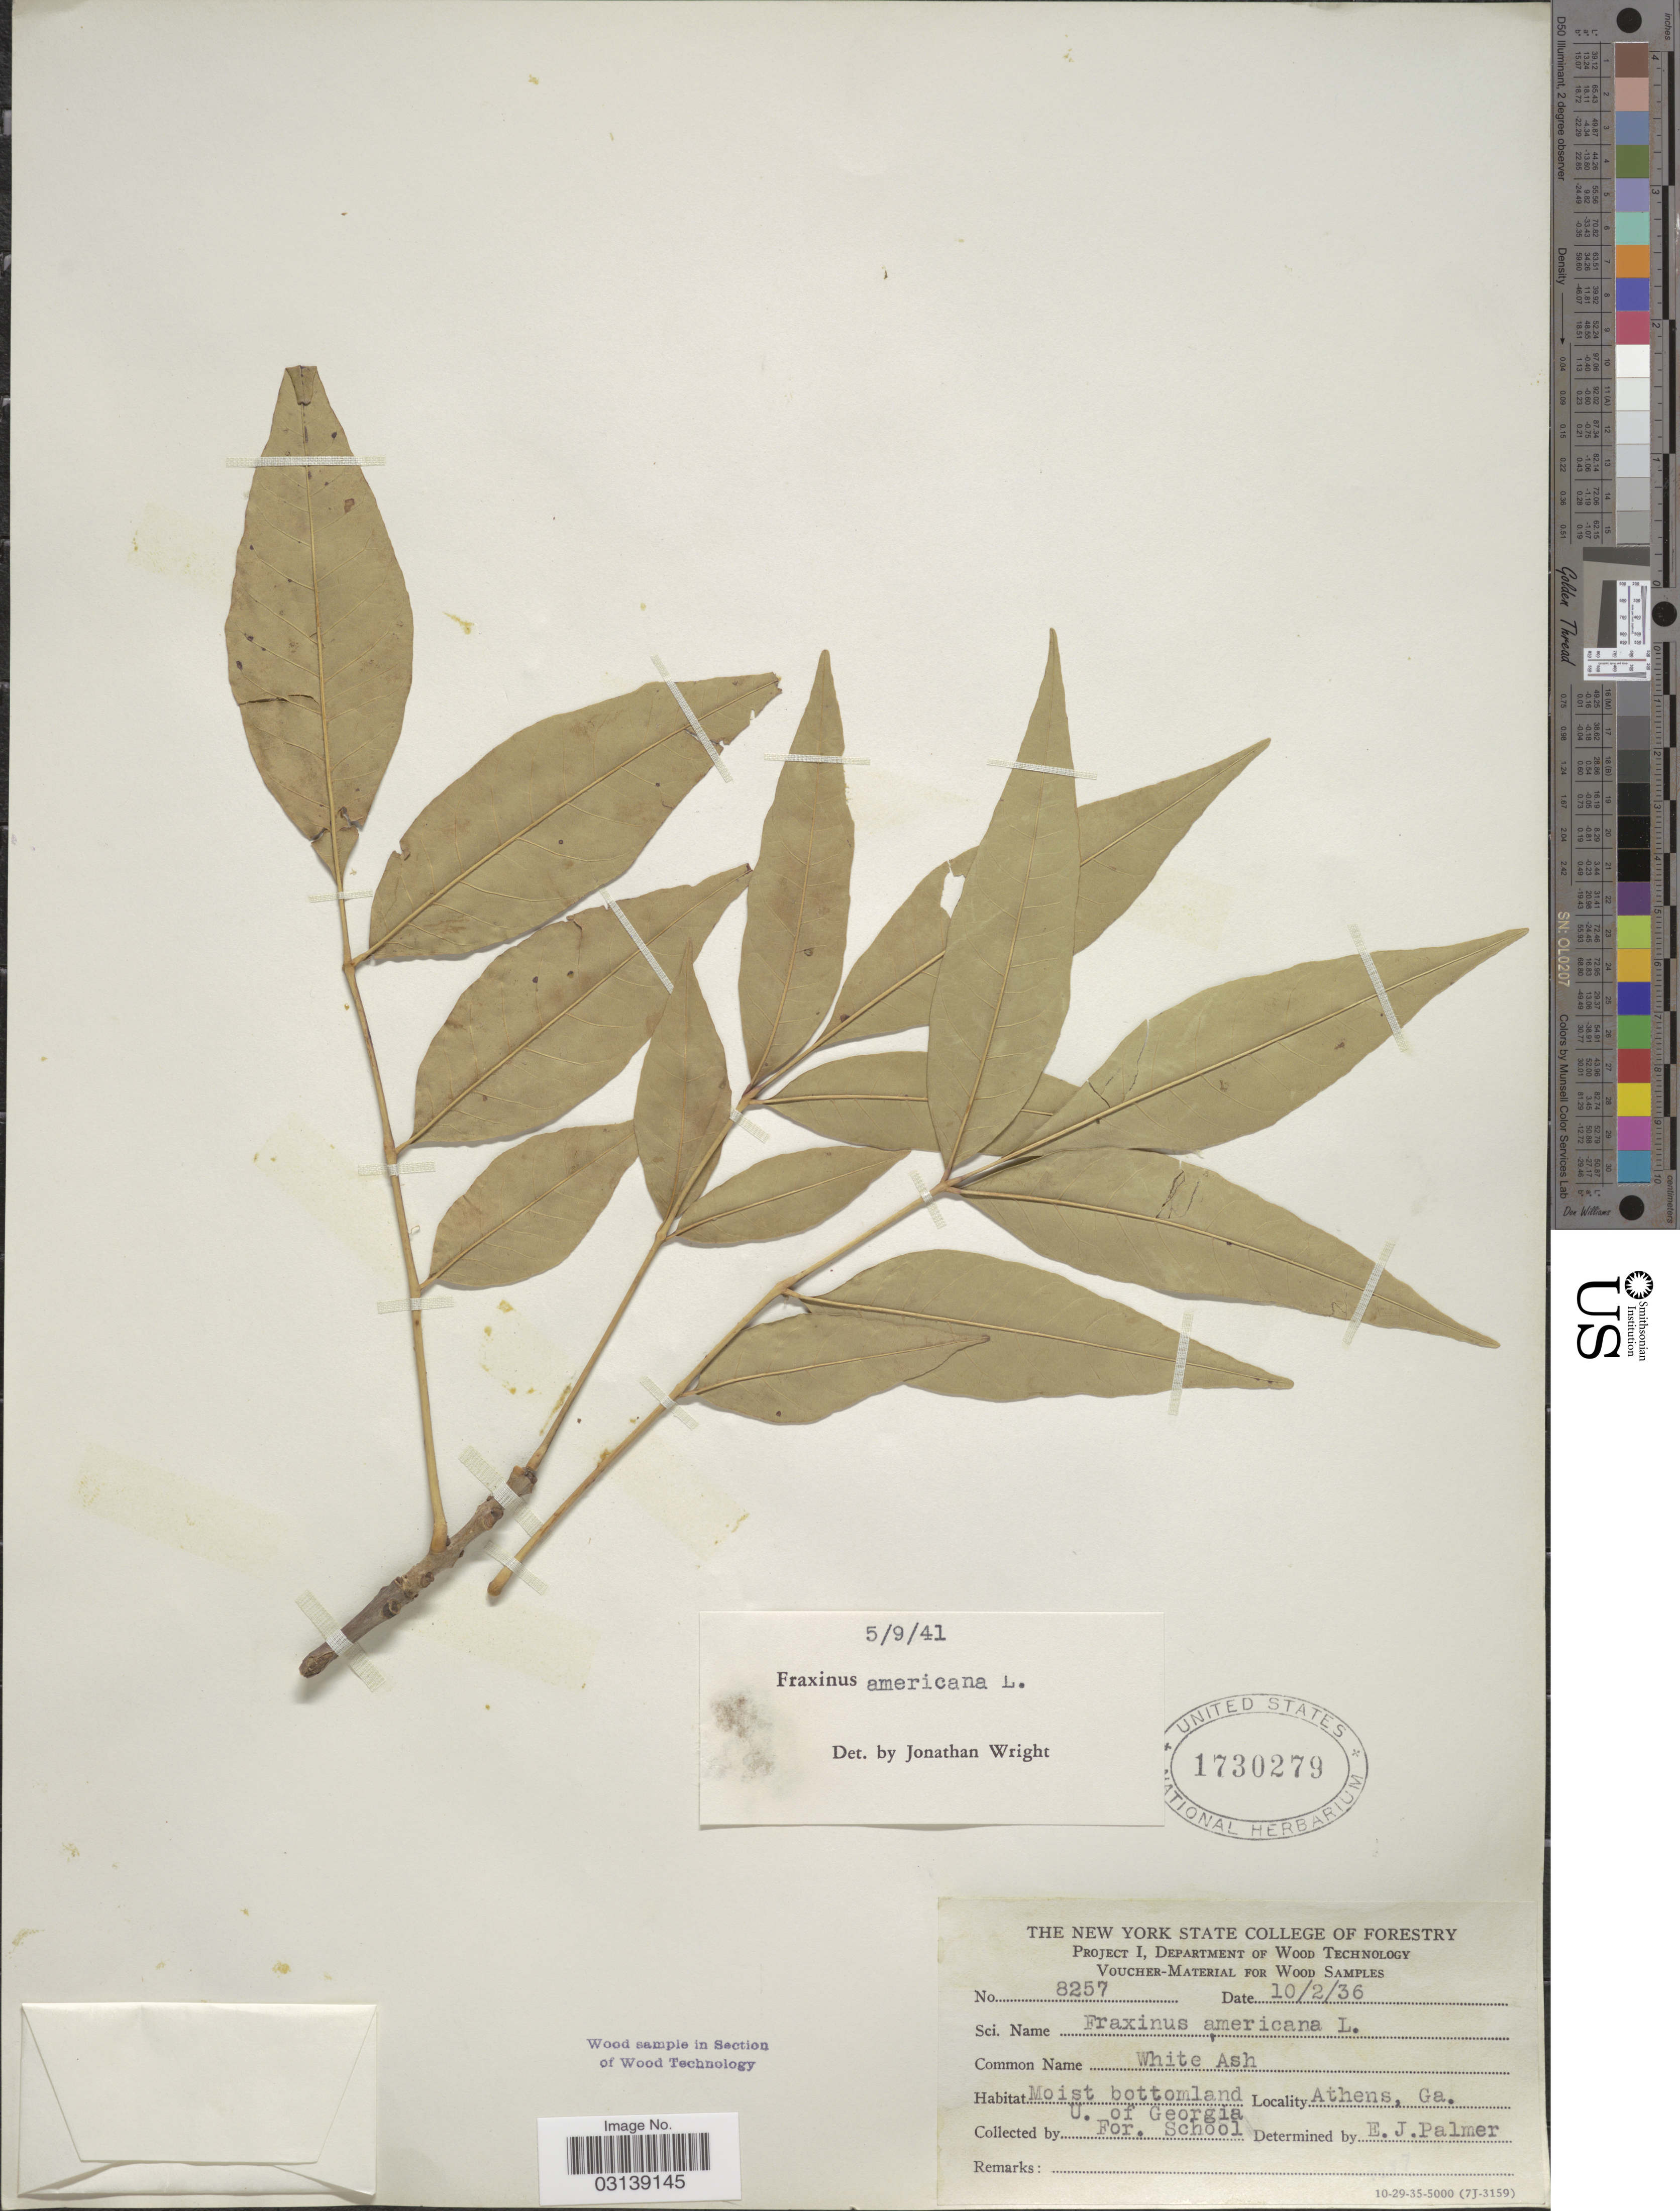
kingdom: Plantae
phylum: Tracheophyta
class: Magnoliopsida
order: Lamiales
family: Oleaceae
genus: Fraxinus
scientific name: Fraxinus pennsylvanica var. lanceolata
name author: Sarg.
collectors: U. of Georgia For. School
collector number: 8257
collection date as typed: Transcribed d/m/y: 2/10/36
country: United States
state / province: Georgia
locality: Athens.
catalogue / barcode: US 1730279